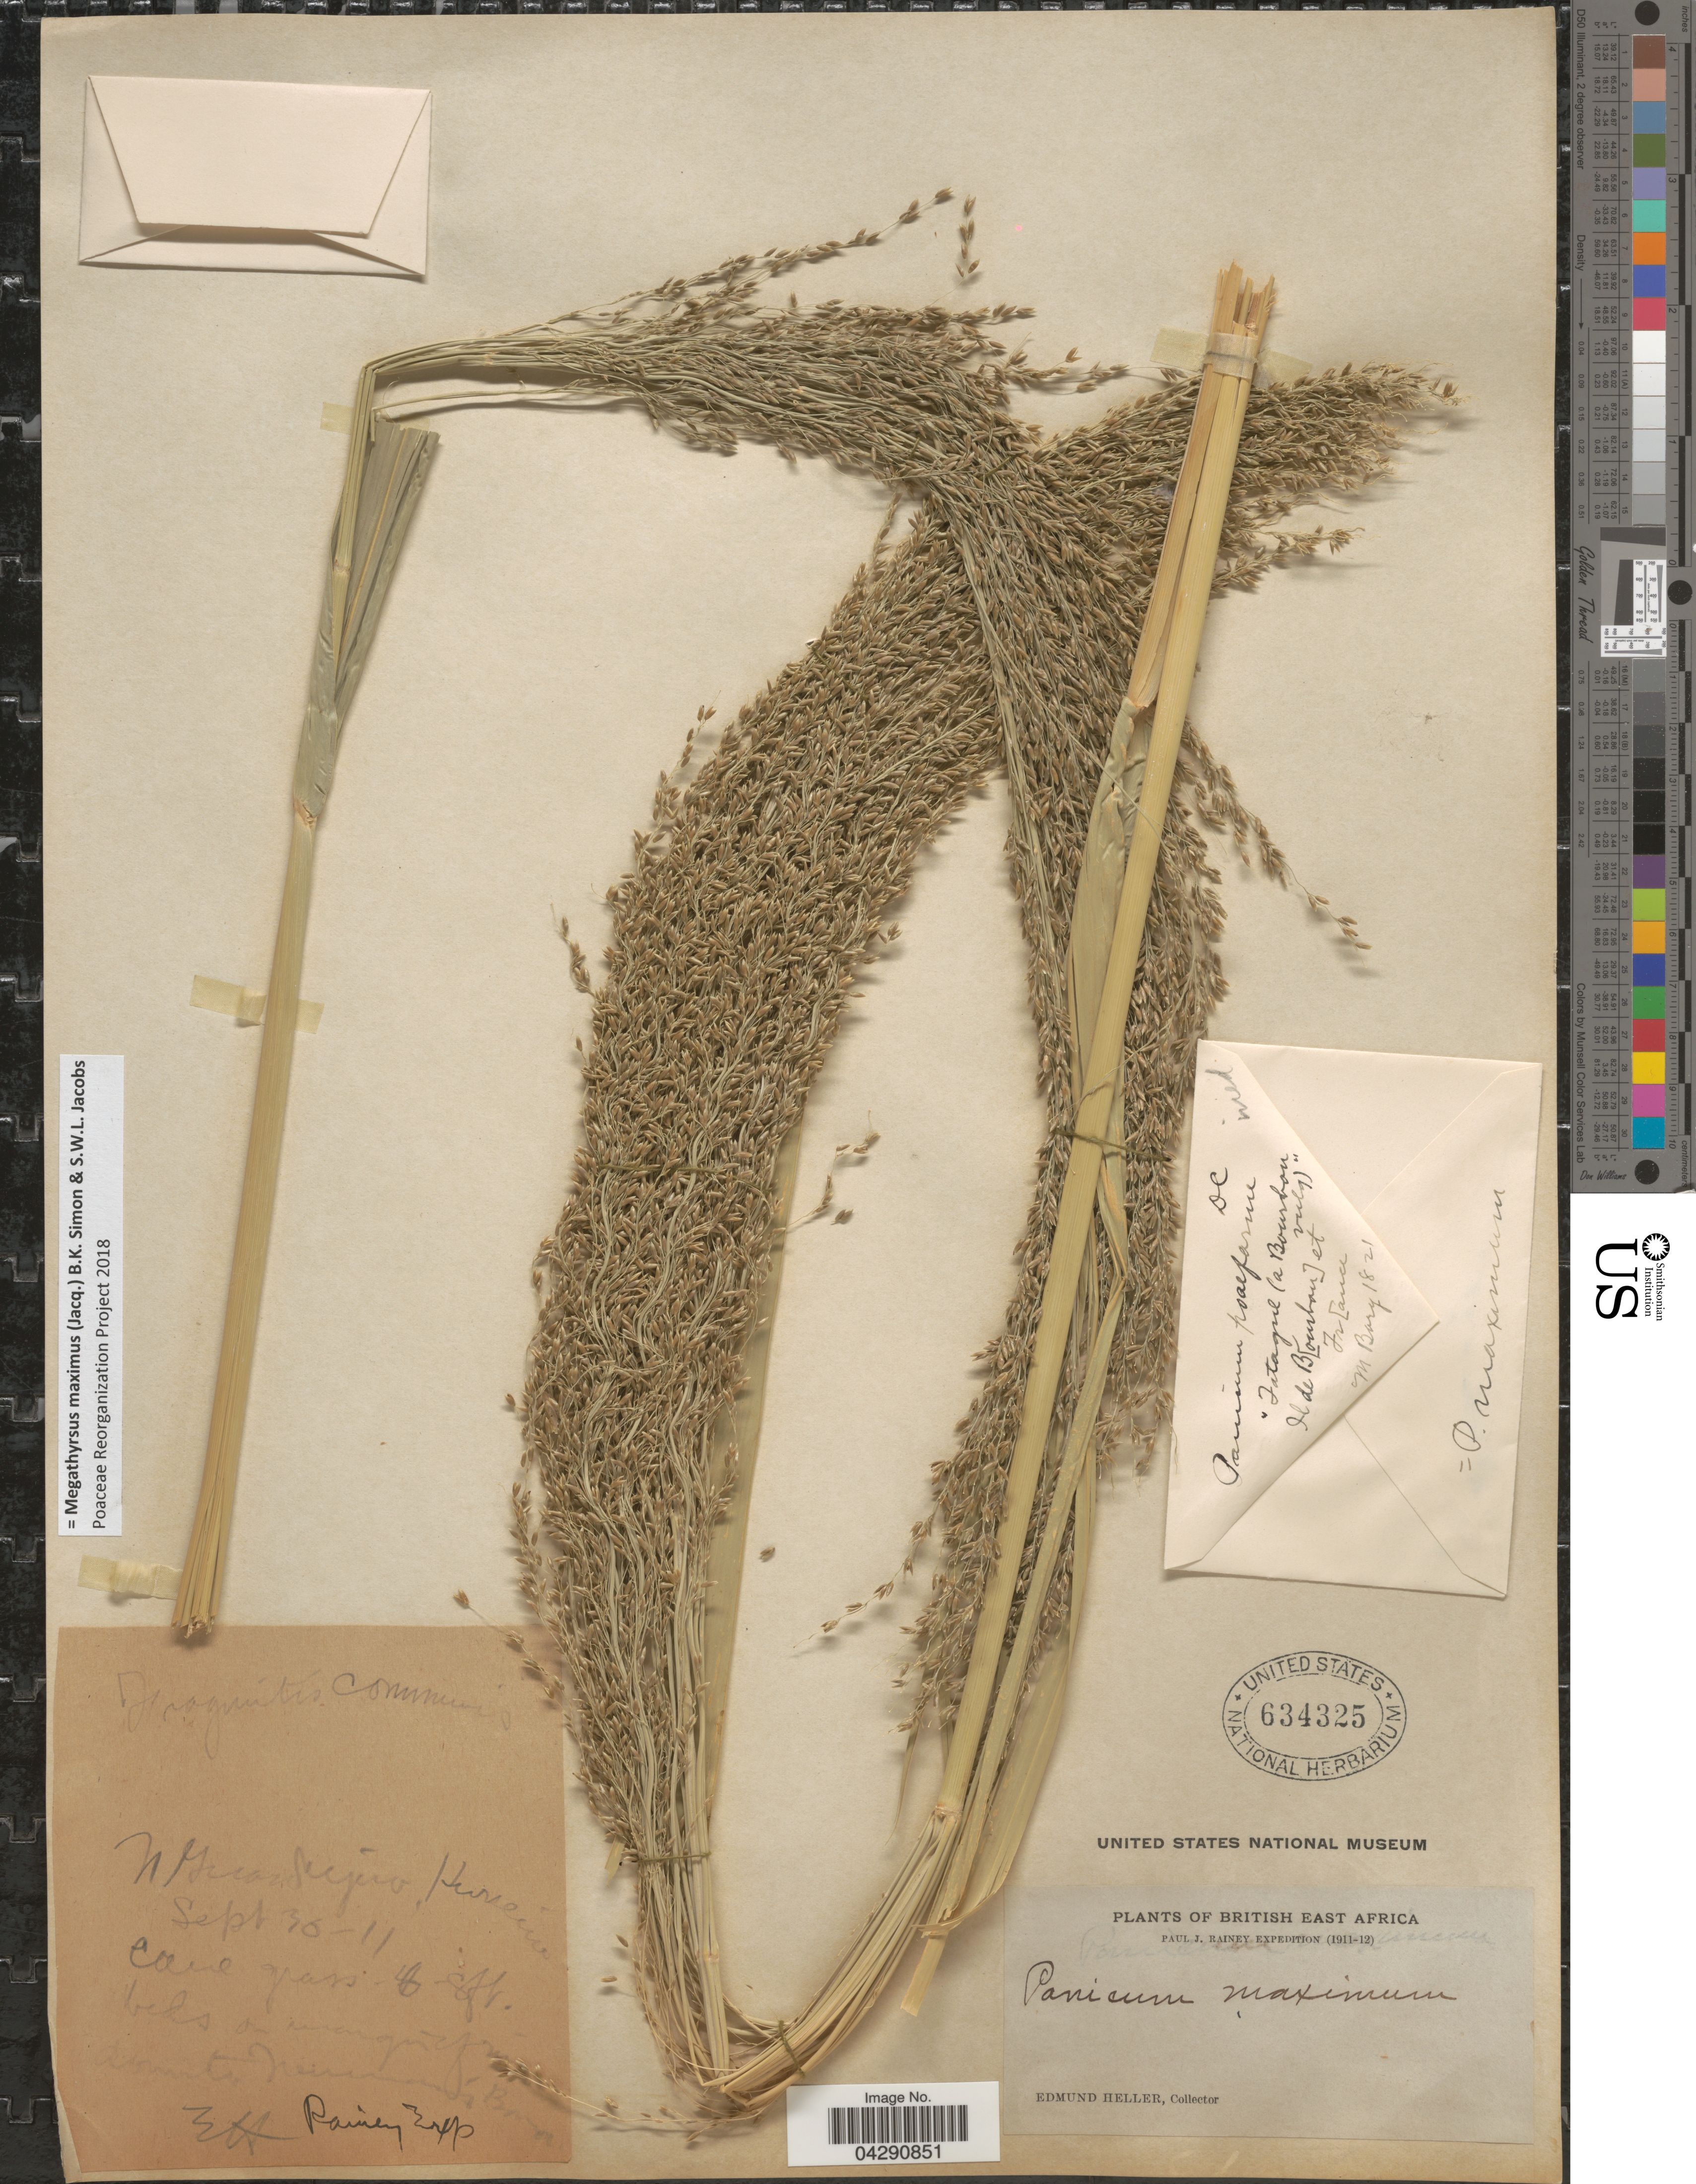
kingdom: Plantae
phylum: Tracheophyta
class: Liliopsida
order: Poales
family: Poaceae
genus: Megathyrsus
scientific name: Megathyrsus maximus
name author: (Jacq.) B.K. Simon & S.W.L. Jacobs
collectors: E. Heller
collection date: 1911-09-30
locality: British East Africa. Paul J. Rainey Expedition (1911-12). N Guar [interpreted] Sujuo [interpreted], Hursenin [interpreted].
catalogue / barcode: US 634325